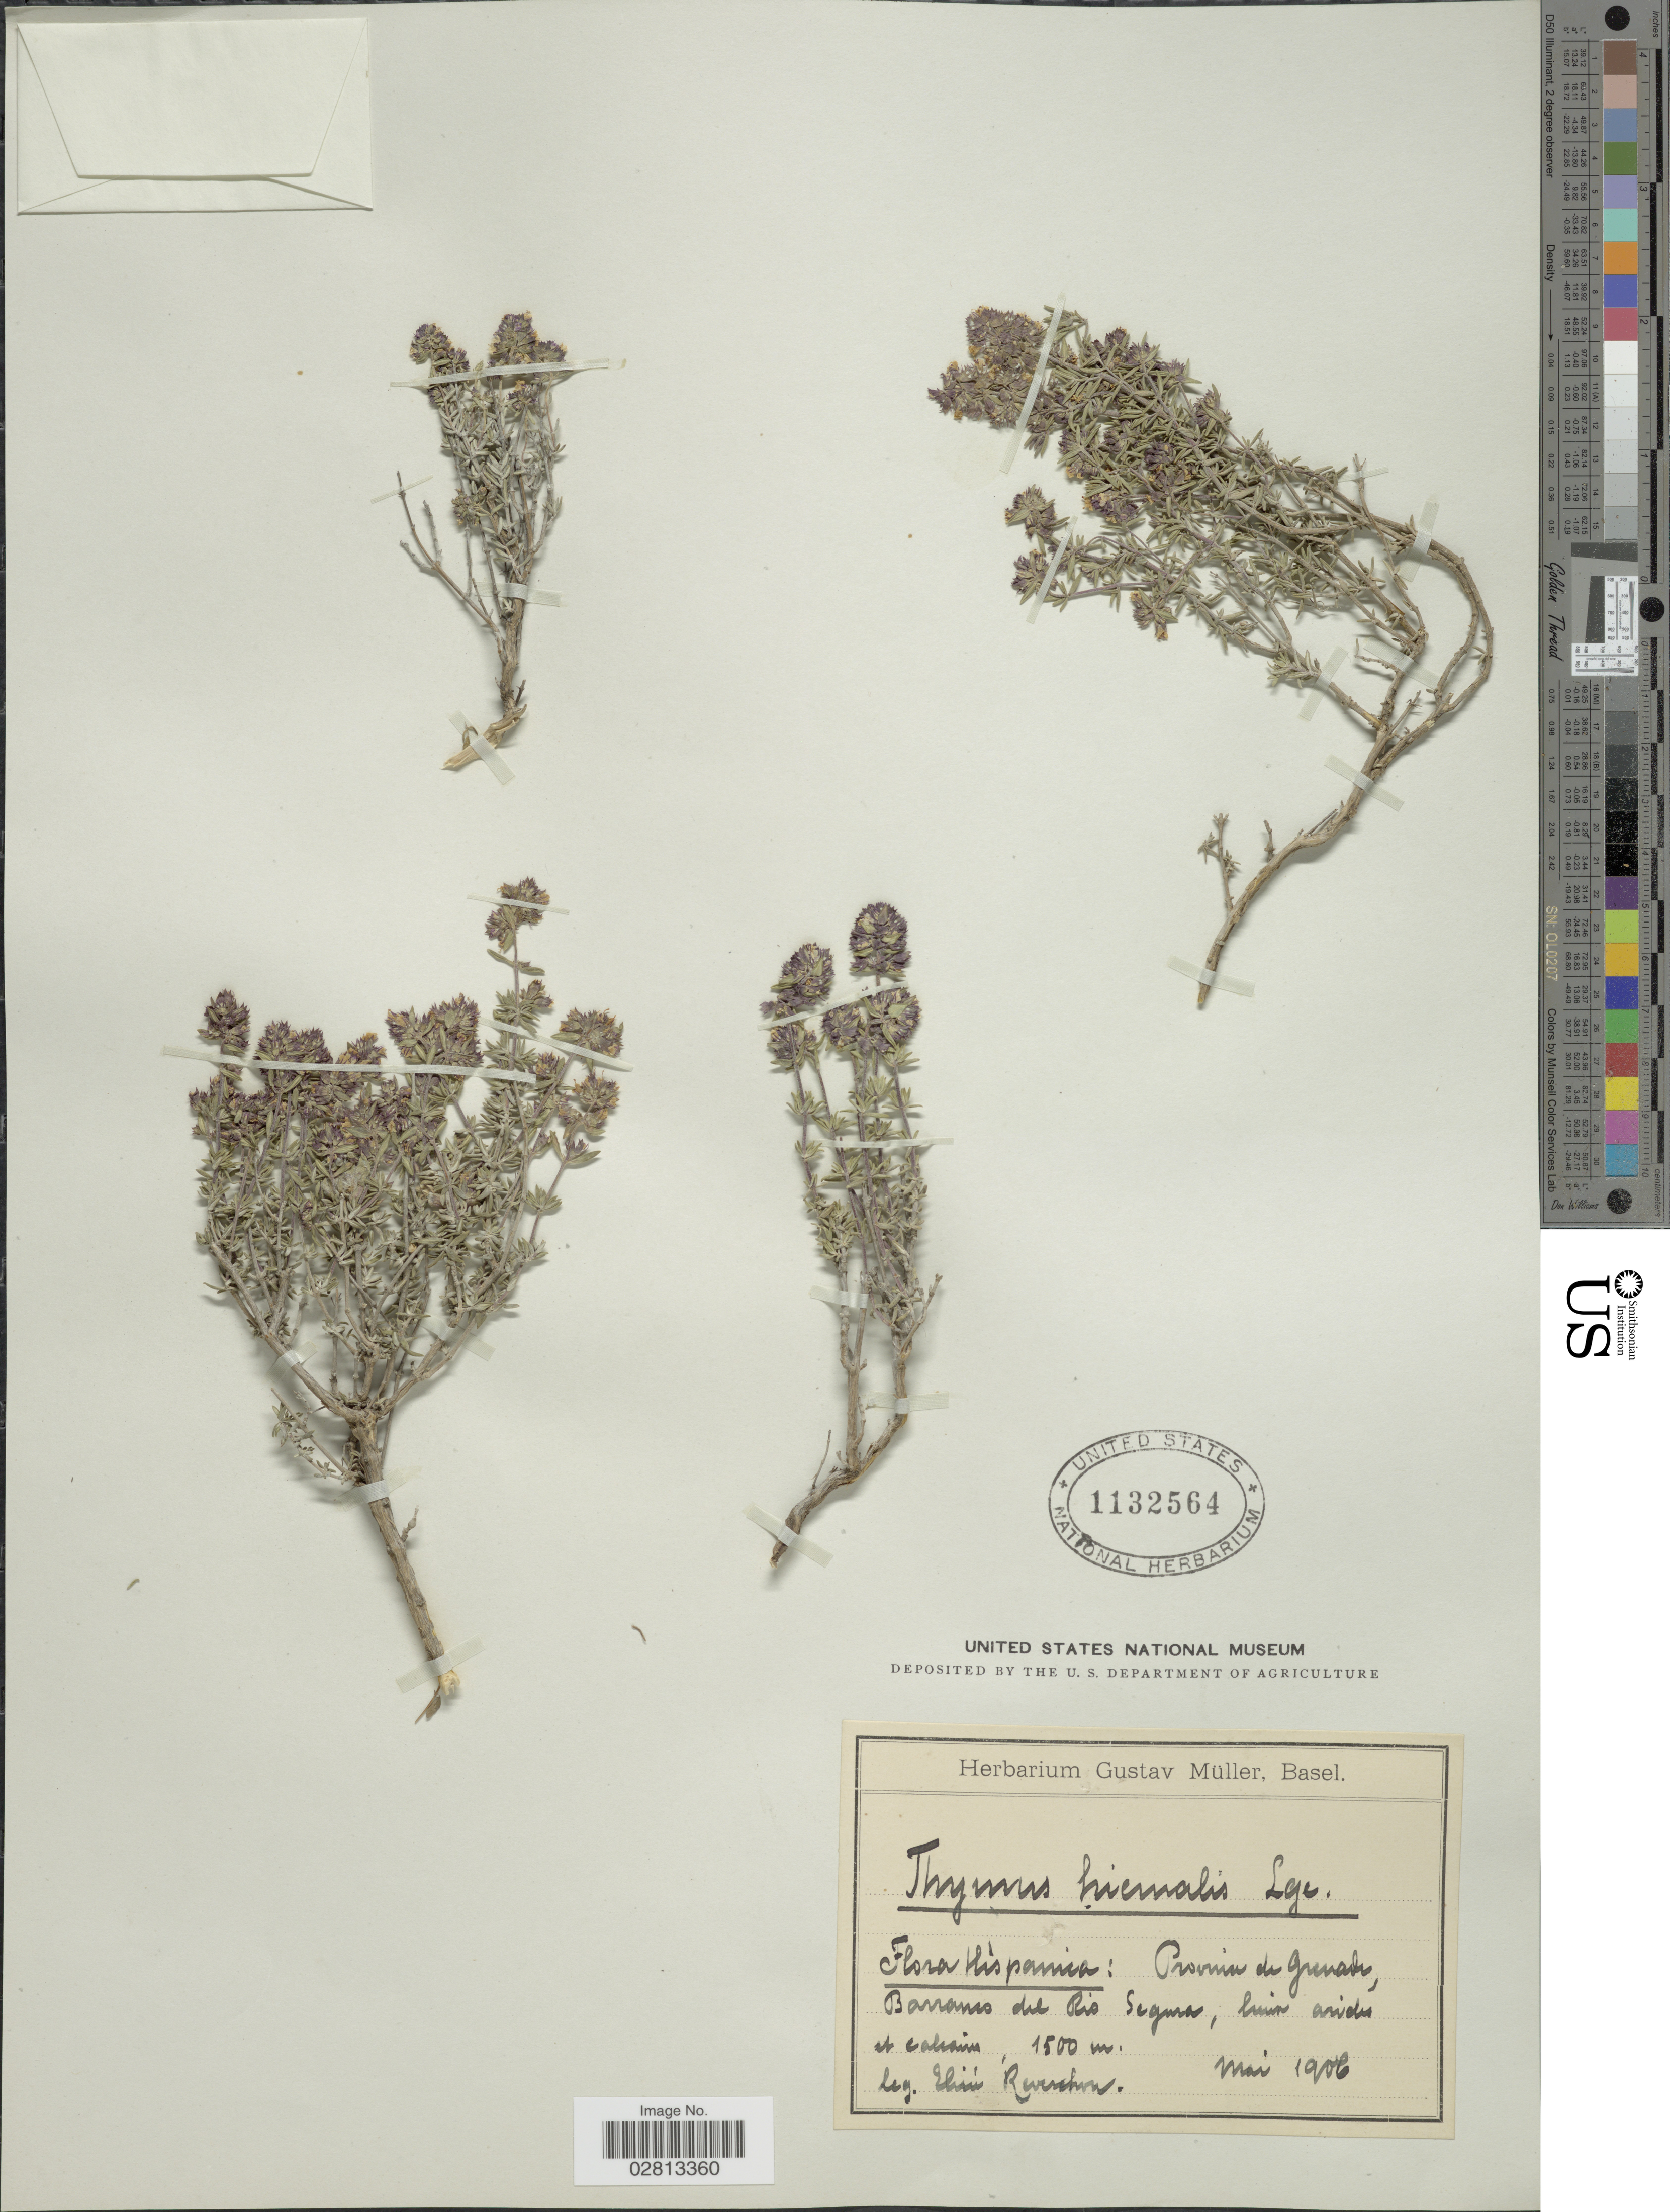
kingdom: Plantae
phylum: Tracheophyta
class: Magnoliopsida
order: Lamiales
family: Lamiaceae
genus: Thymus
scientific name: Thymus hyemalis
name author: Lange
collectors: E. Reverchon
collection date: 1906-05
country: Spain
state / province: Andalucia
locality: Hispanica: Provincia de Grenade, Barrancas del Rio Segura, lieux arides et calcaires.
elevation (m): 1500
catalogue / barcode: US 1132564